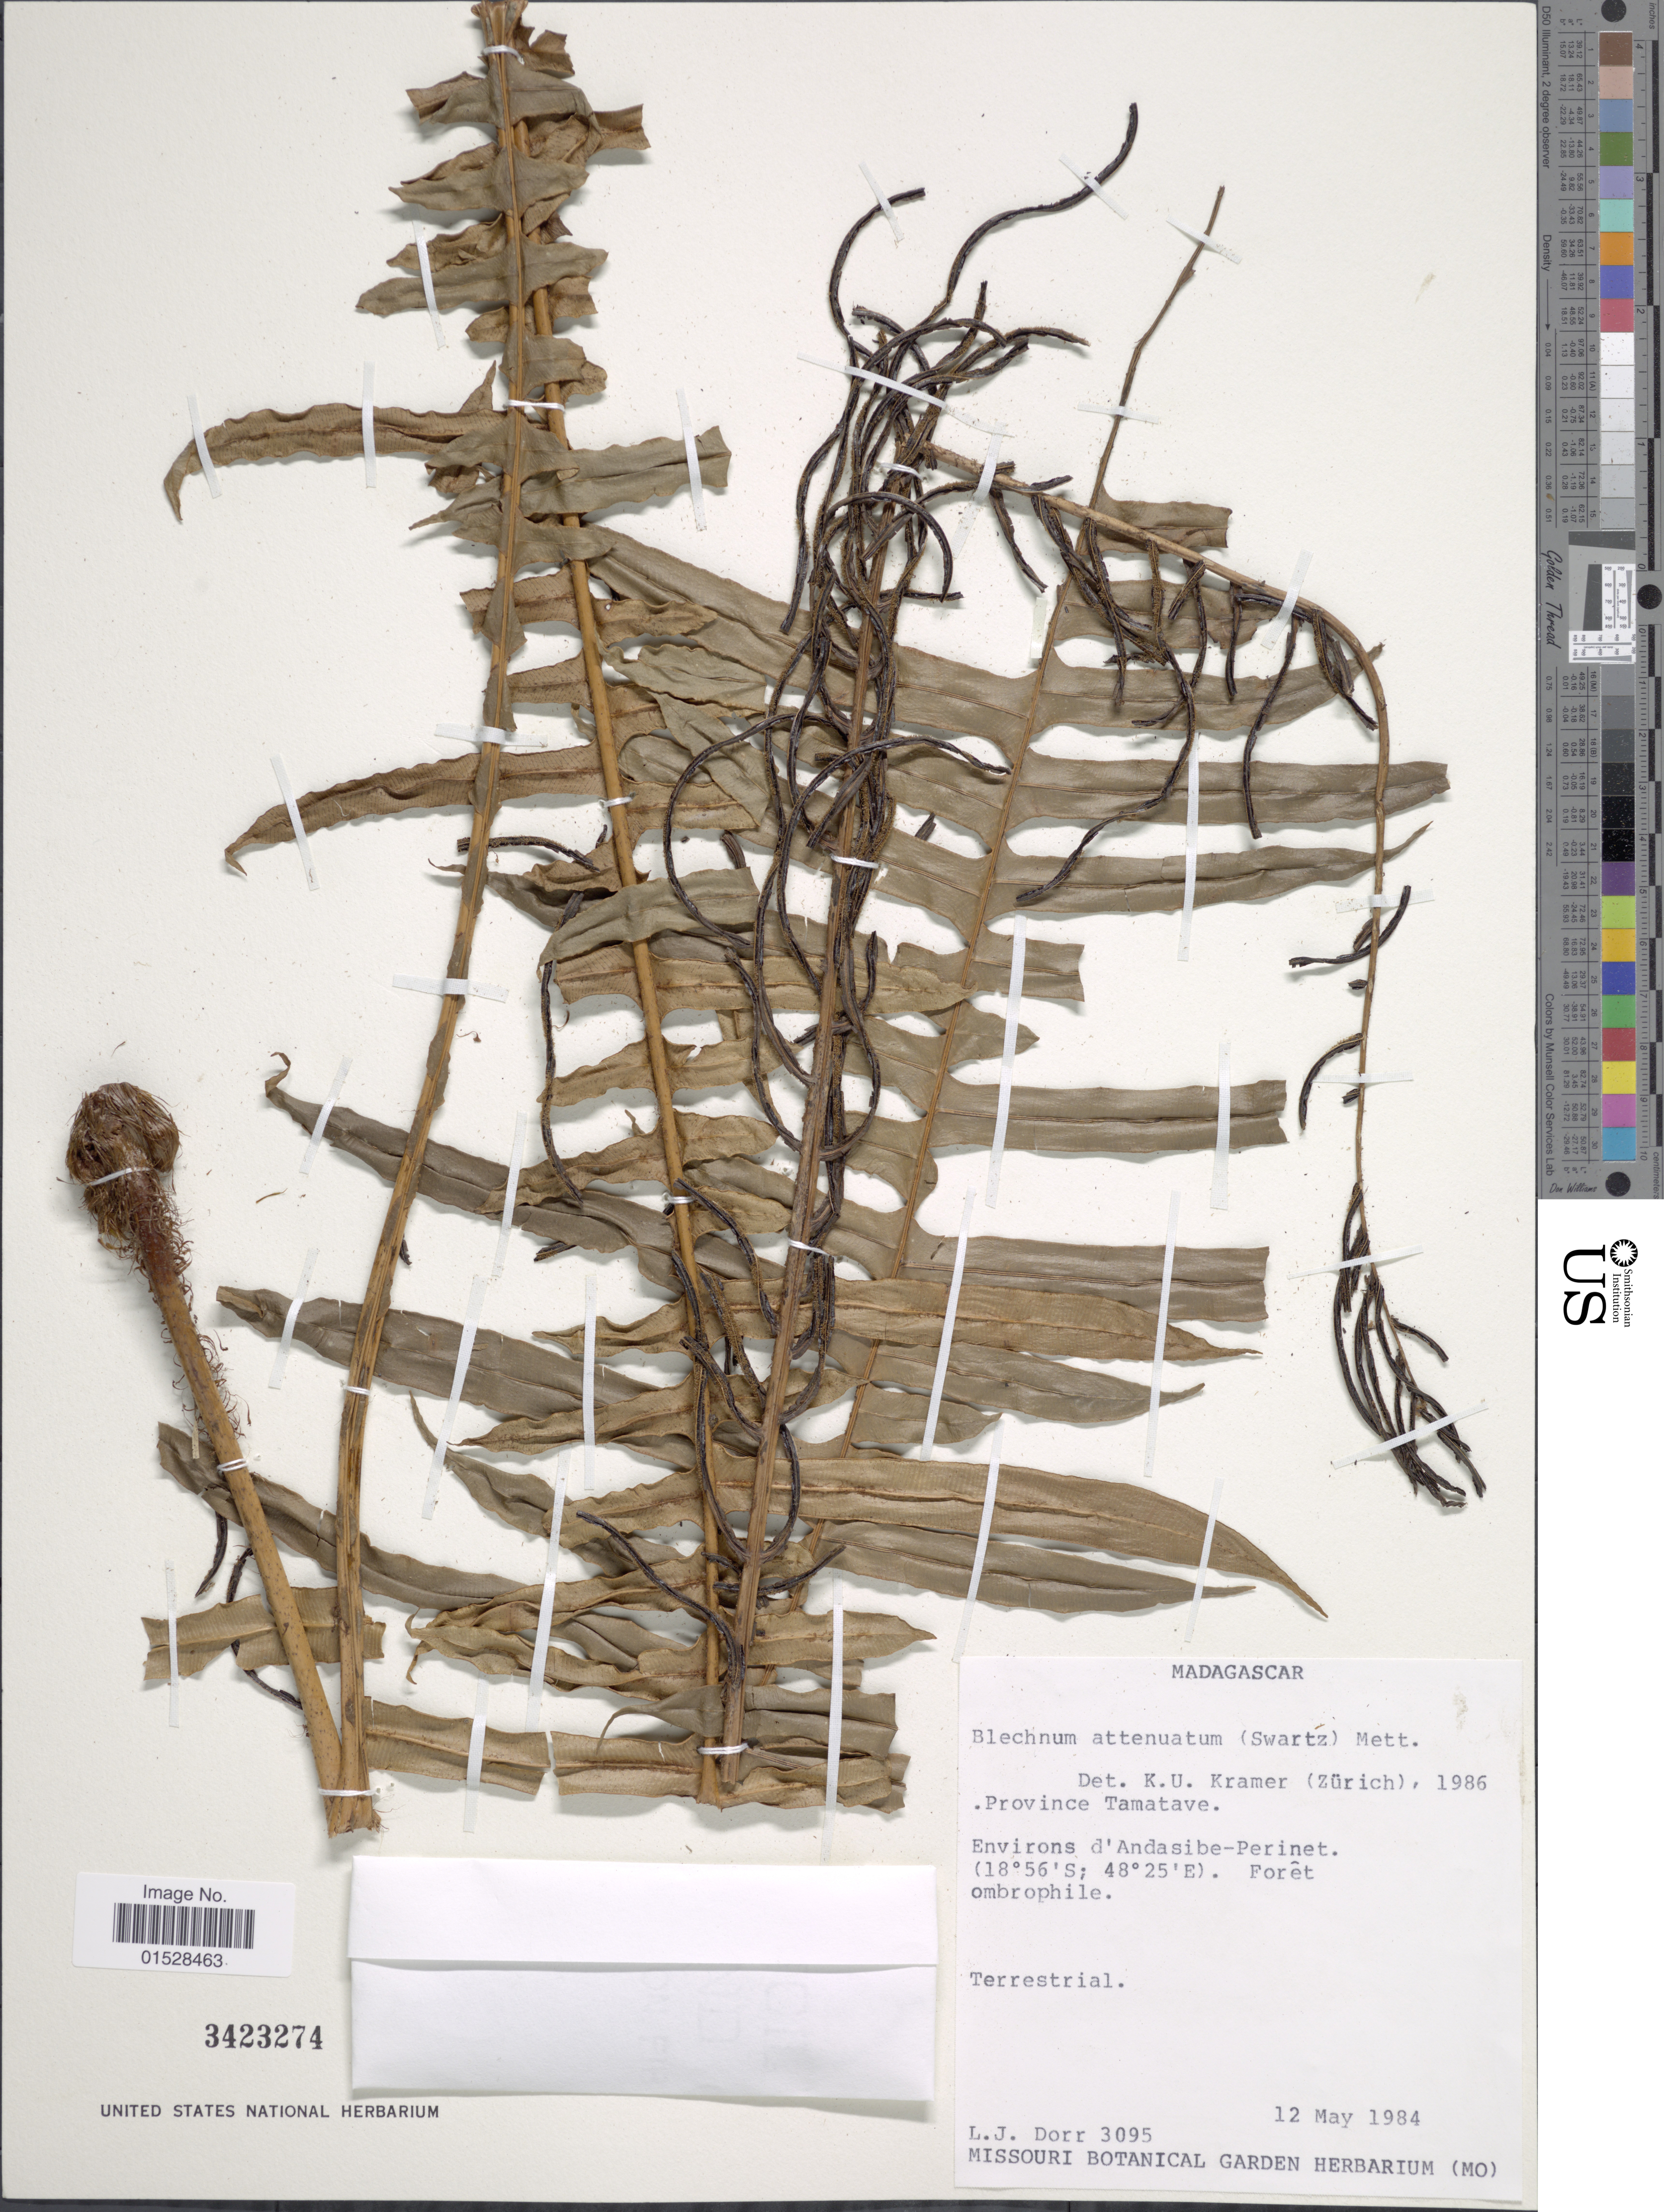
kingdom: Plantae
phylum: Tracheophyta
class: Polypodiopsida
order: Polypodiales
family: Blechnaceae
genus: Blechnum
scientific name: Blechnum attenuatum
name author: (Sw.) Mett.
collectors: L. J. Dorr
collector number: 3095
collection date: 1984-05-12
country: Madagascar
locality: Province Tamatave, environs d'Andasibe-Perinet.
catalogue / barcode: US 3423274